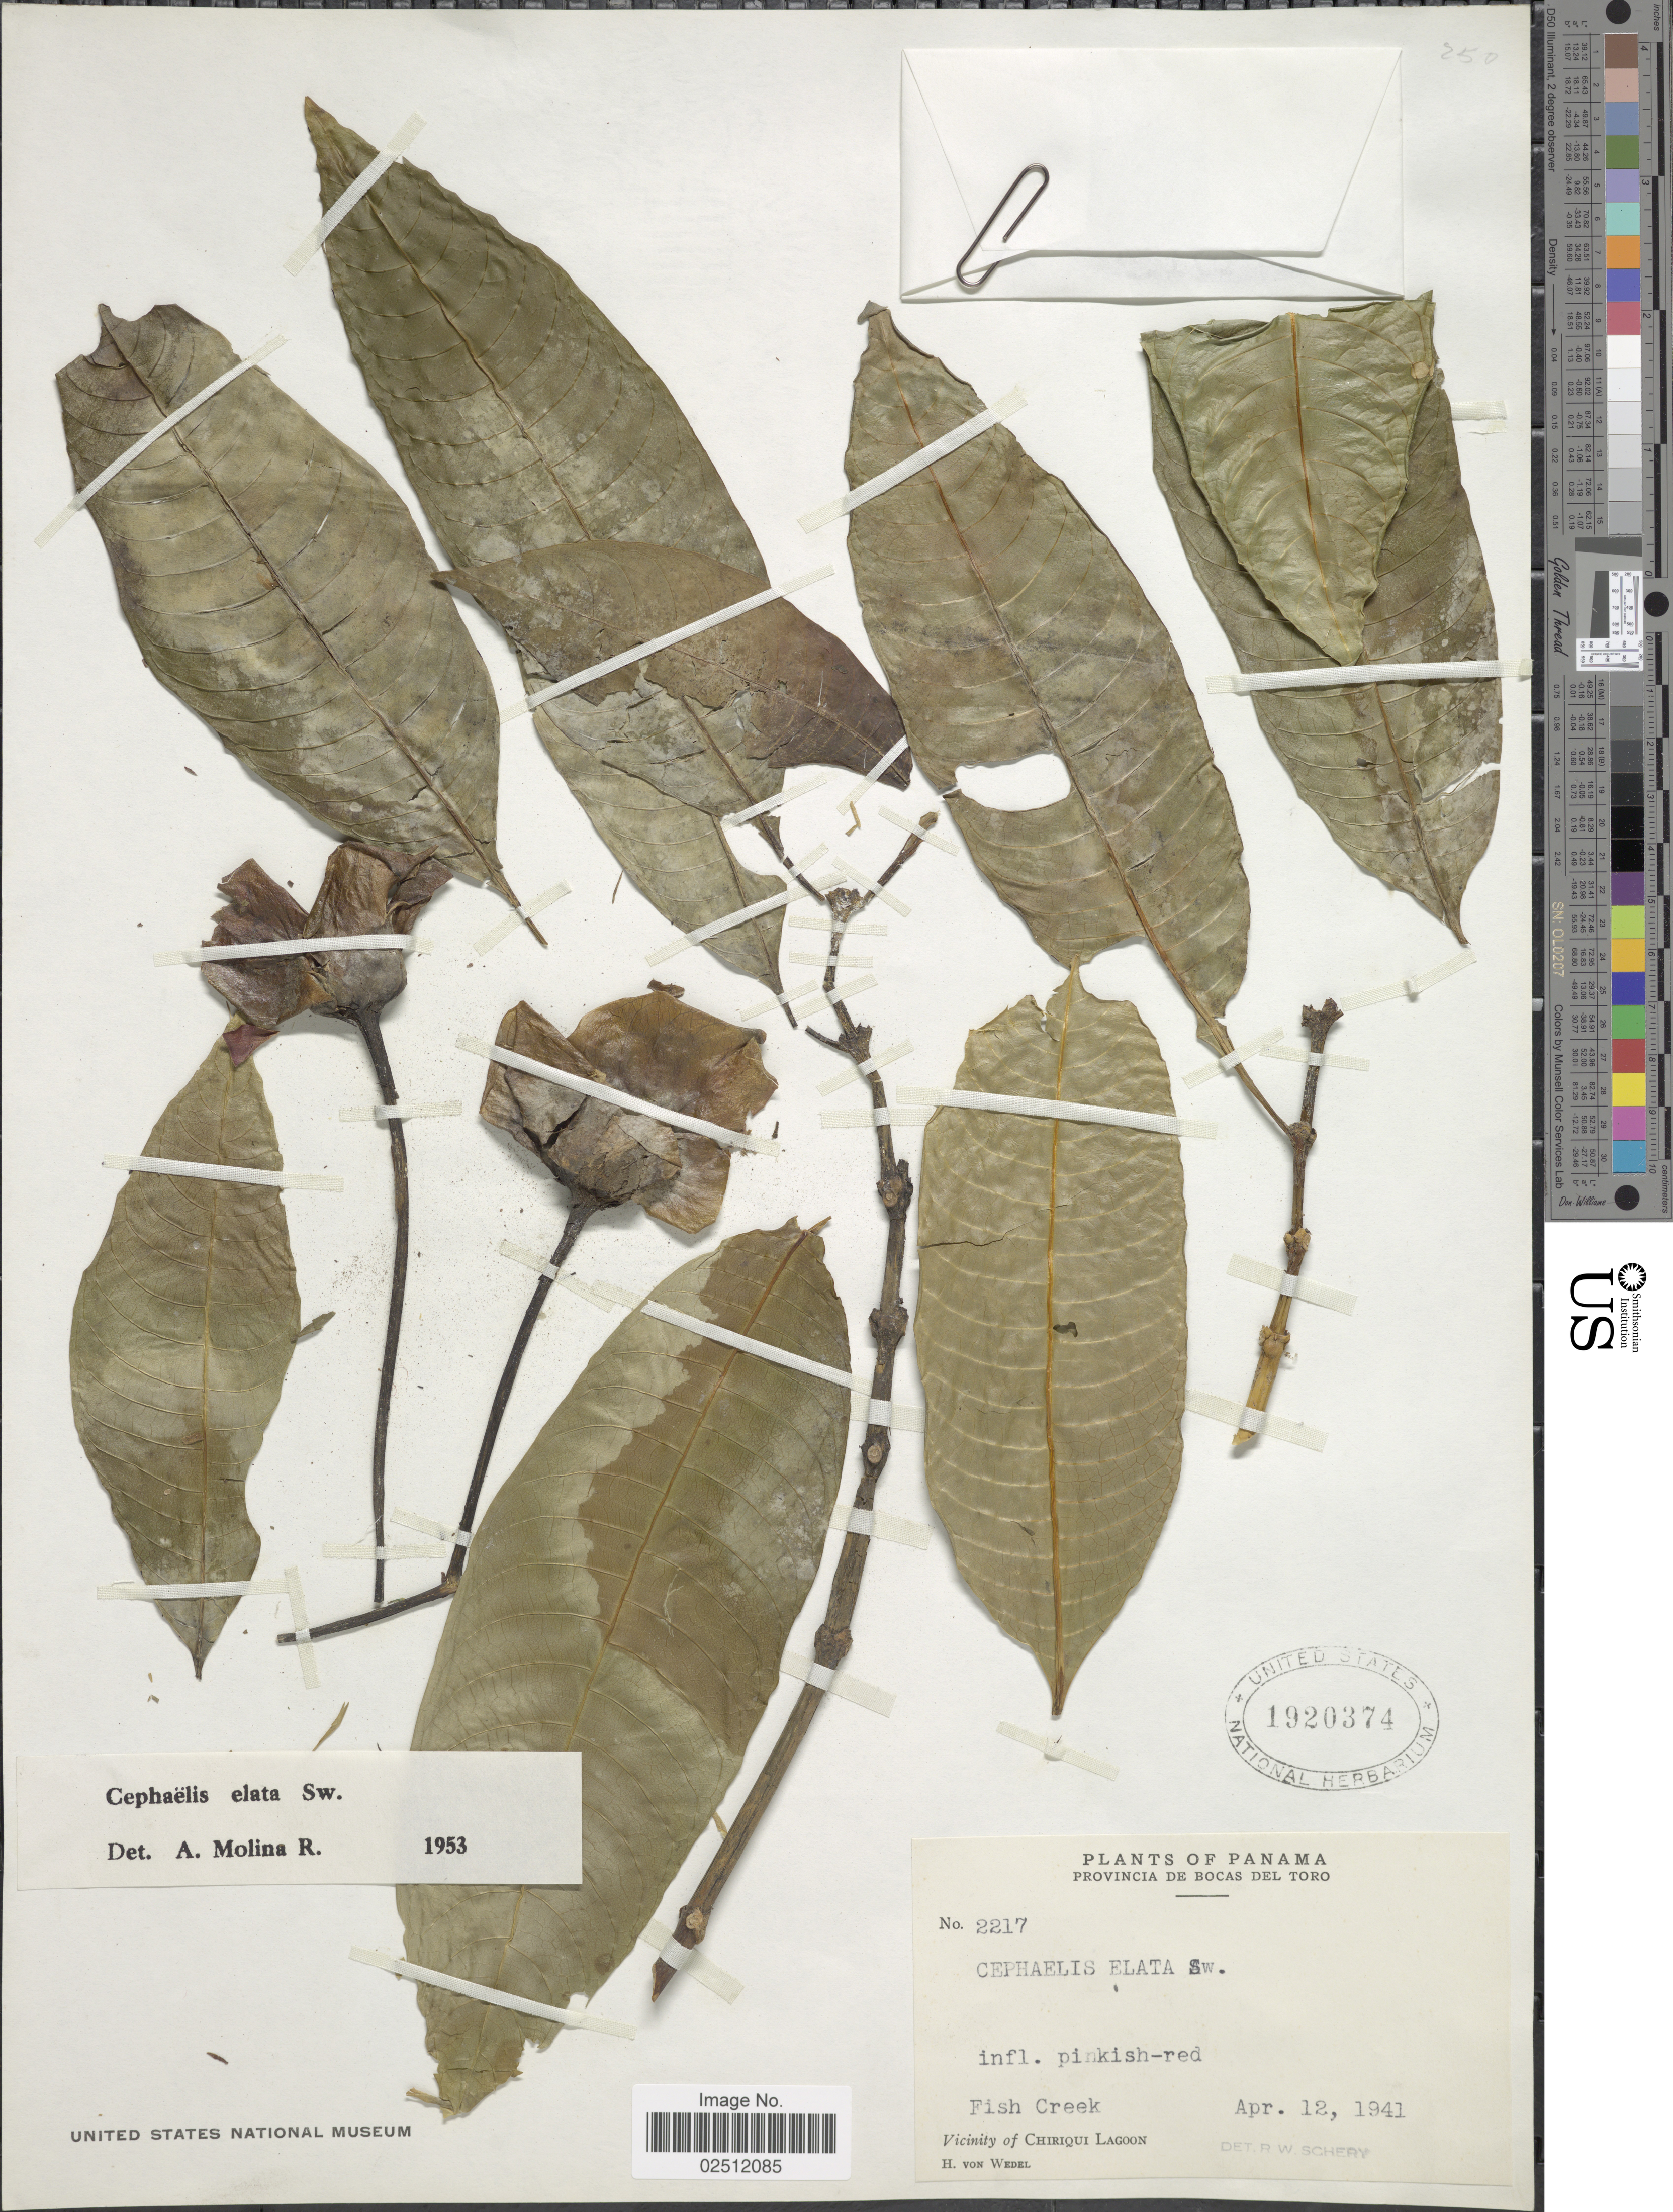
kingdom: Plantae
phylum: Tracheophyta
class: Magnoliopsida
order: Gentianales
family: Rubiaceae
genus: Psychotria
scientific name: Psychotria elata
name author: (Sw.) Hammel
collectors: H. von Wedel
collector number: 2217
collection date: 1941-04-12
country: Panama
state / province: Bocas del Toro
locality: Provincia de Bocas del Toro, Fish Creek, Vicinity of Chiriqui Lagoon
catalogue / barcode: US 1920374